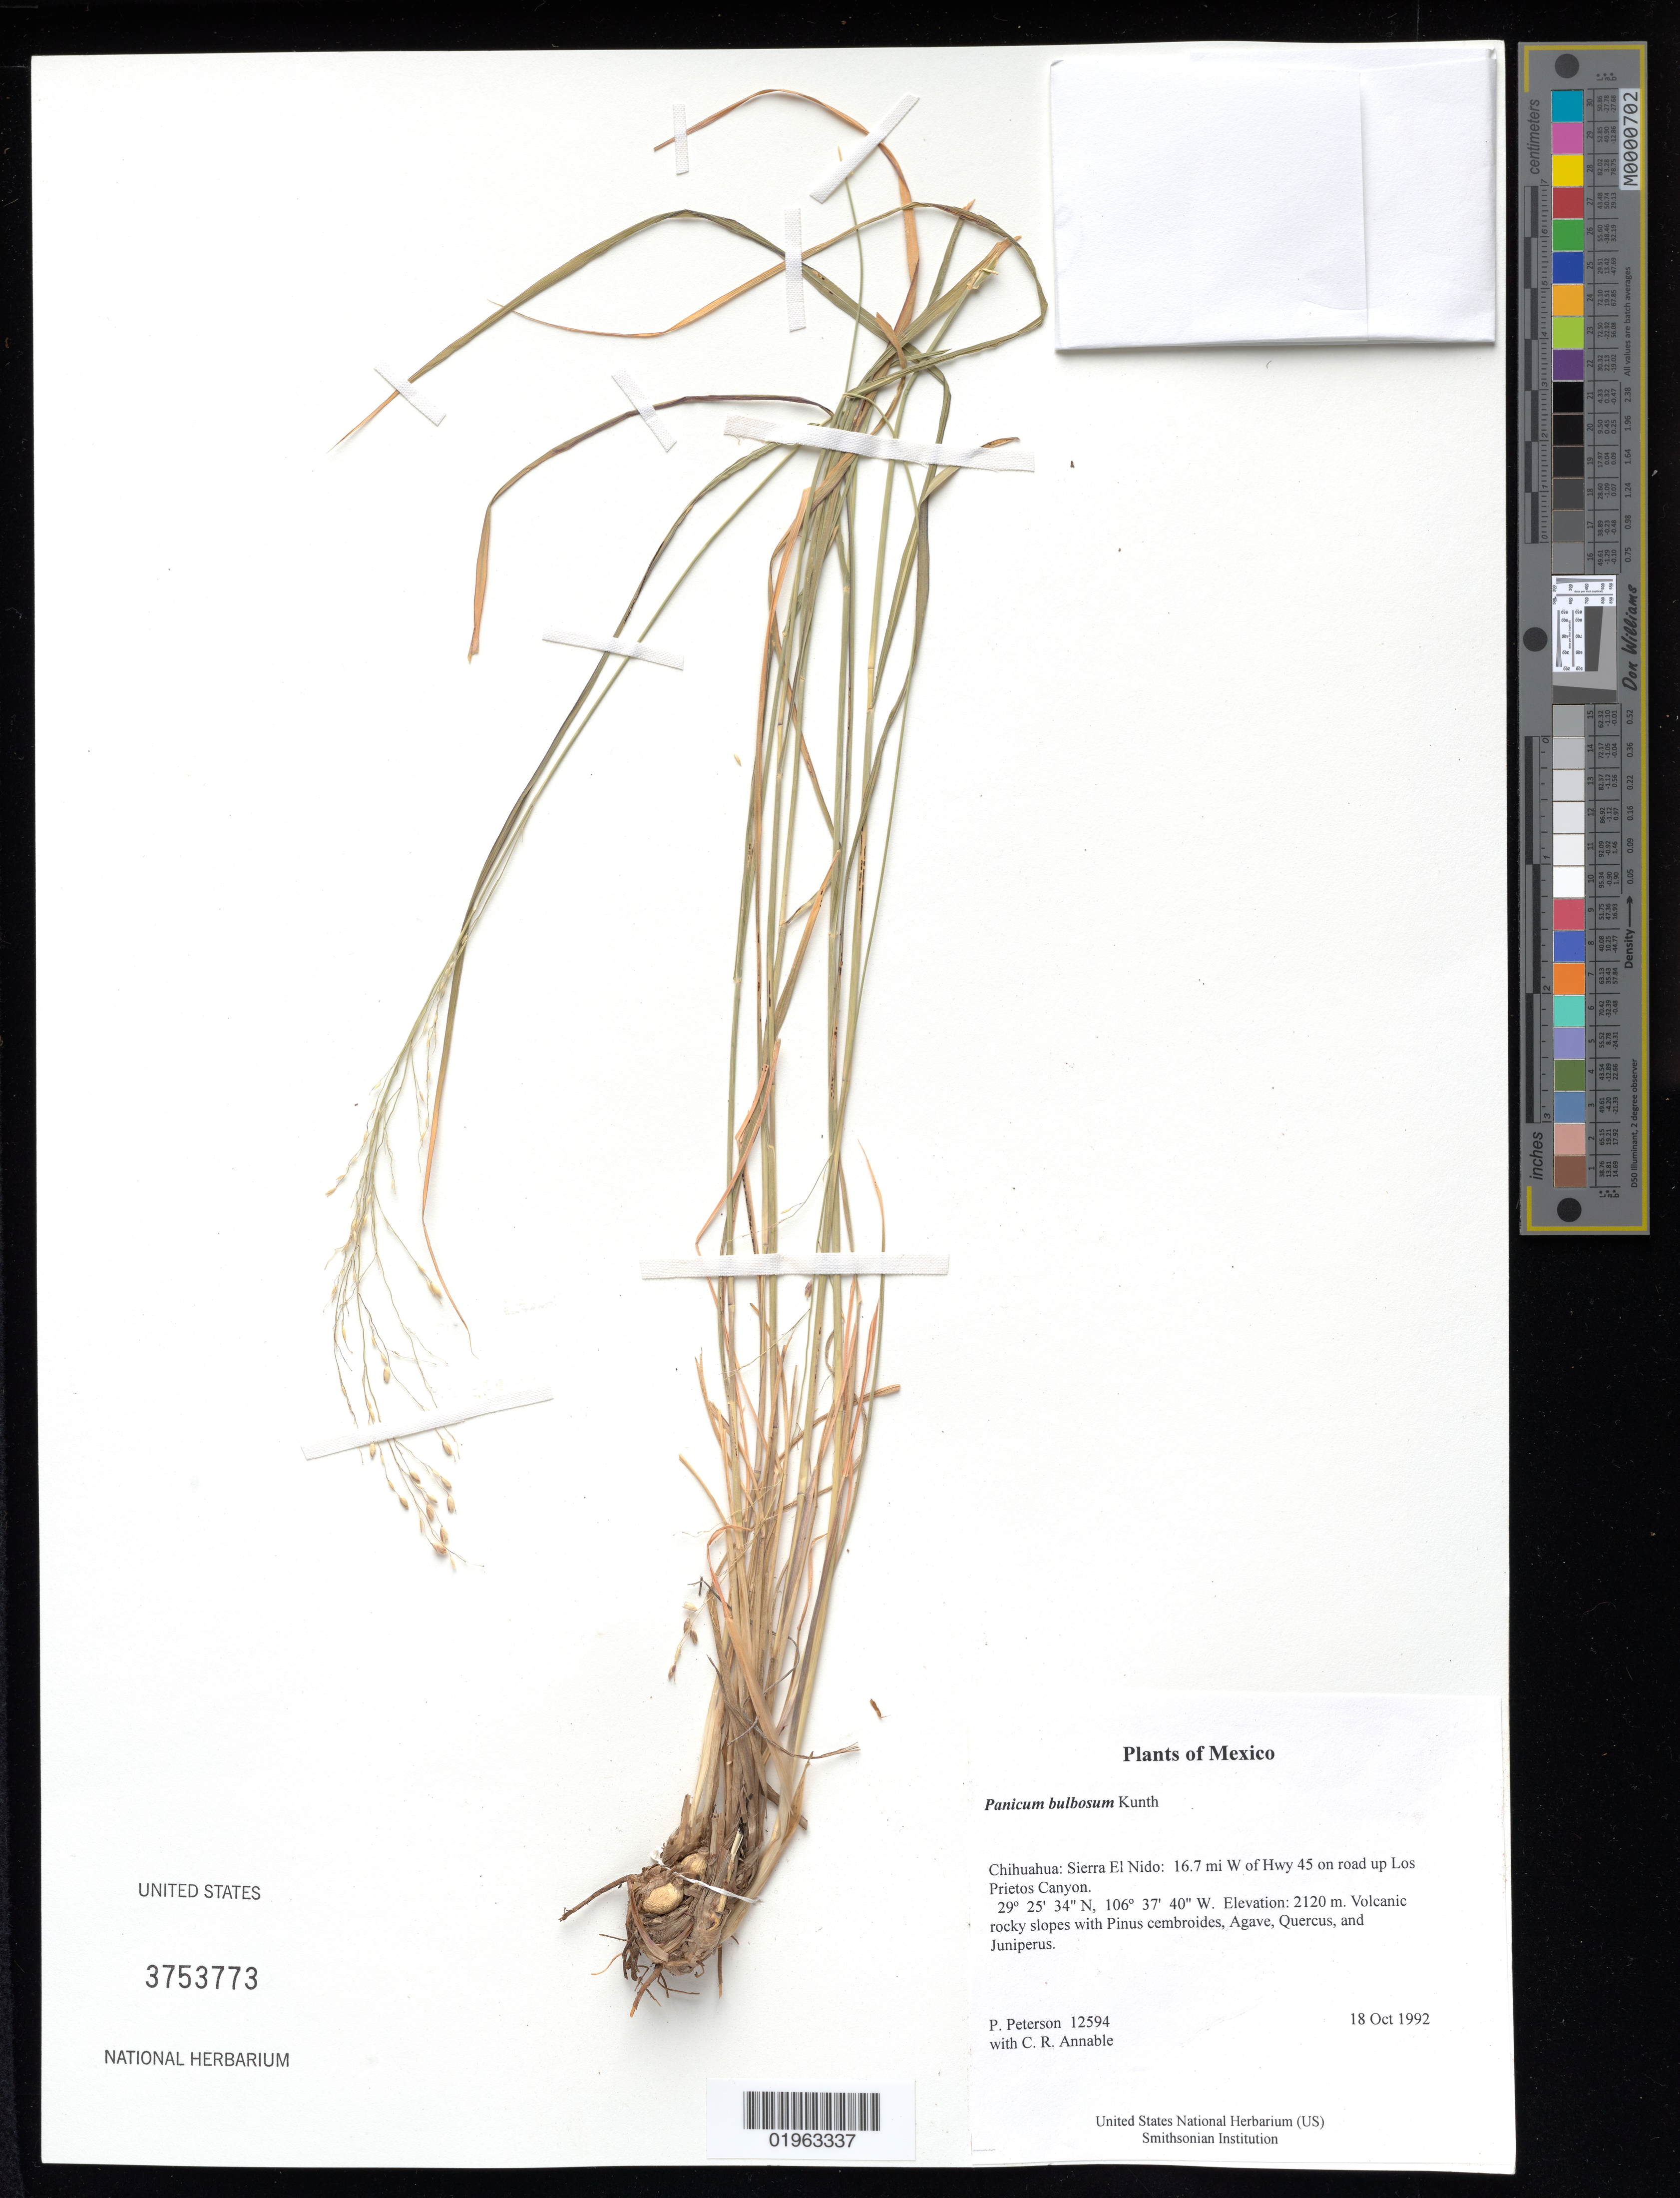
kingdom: Plantae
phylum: Tracheophyta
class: Liliopsida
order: Poales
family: Poaceae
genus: Panicum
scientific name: Panicum bulbosum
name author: Kunth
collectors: P. M. Peterson & C. R. Annable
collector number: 12594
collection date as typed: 18 Oct 1992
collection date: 1992-10-18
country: Mexico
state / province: Chihuahua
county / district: Sierra El Nido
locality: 16.7 mi W of Hwy 45 on road up Los Prietos Canyon.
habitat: Volcanic rocky slopes with Pinus cembroides, Agave, Quercus, and Juniperus.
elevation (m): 2120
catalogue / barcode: US 3753773